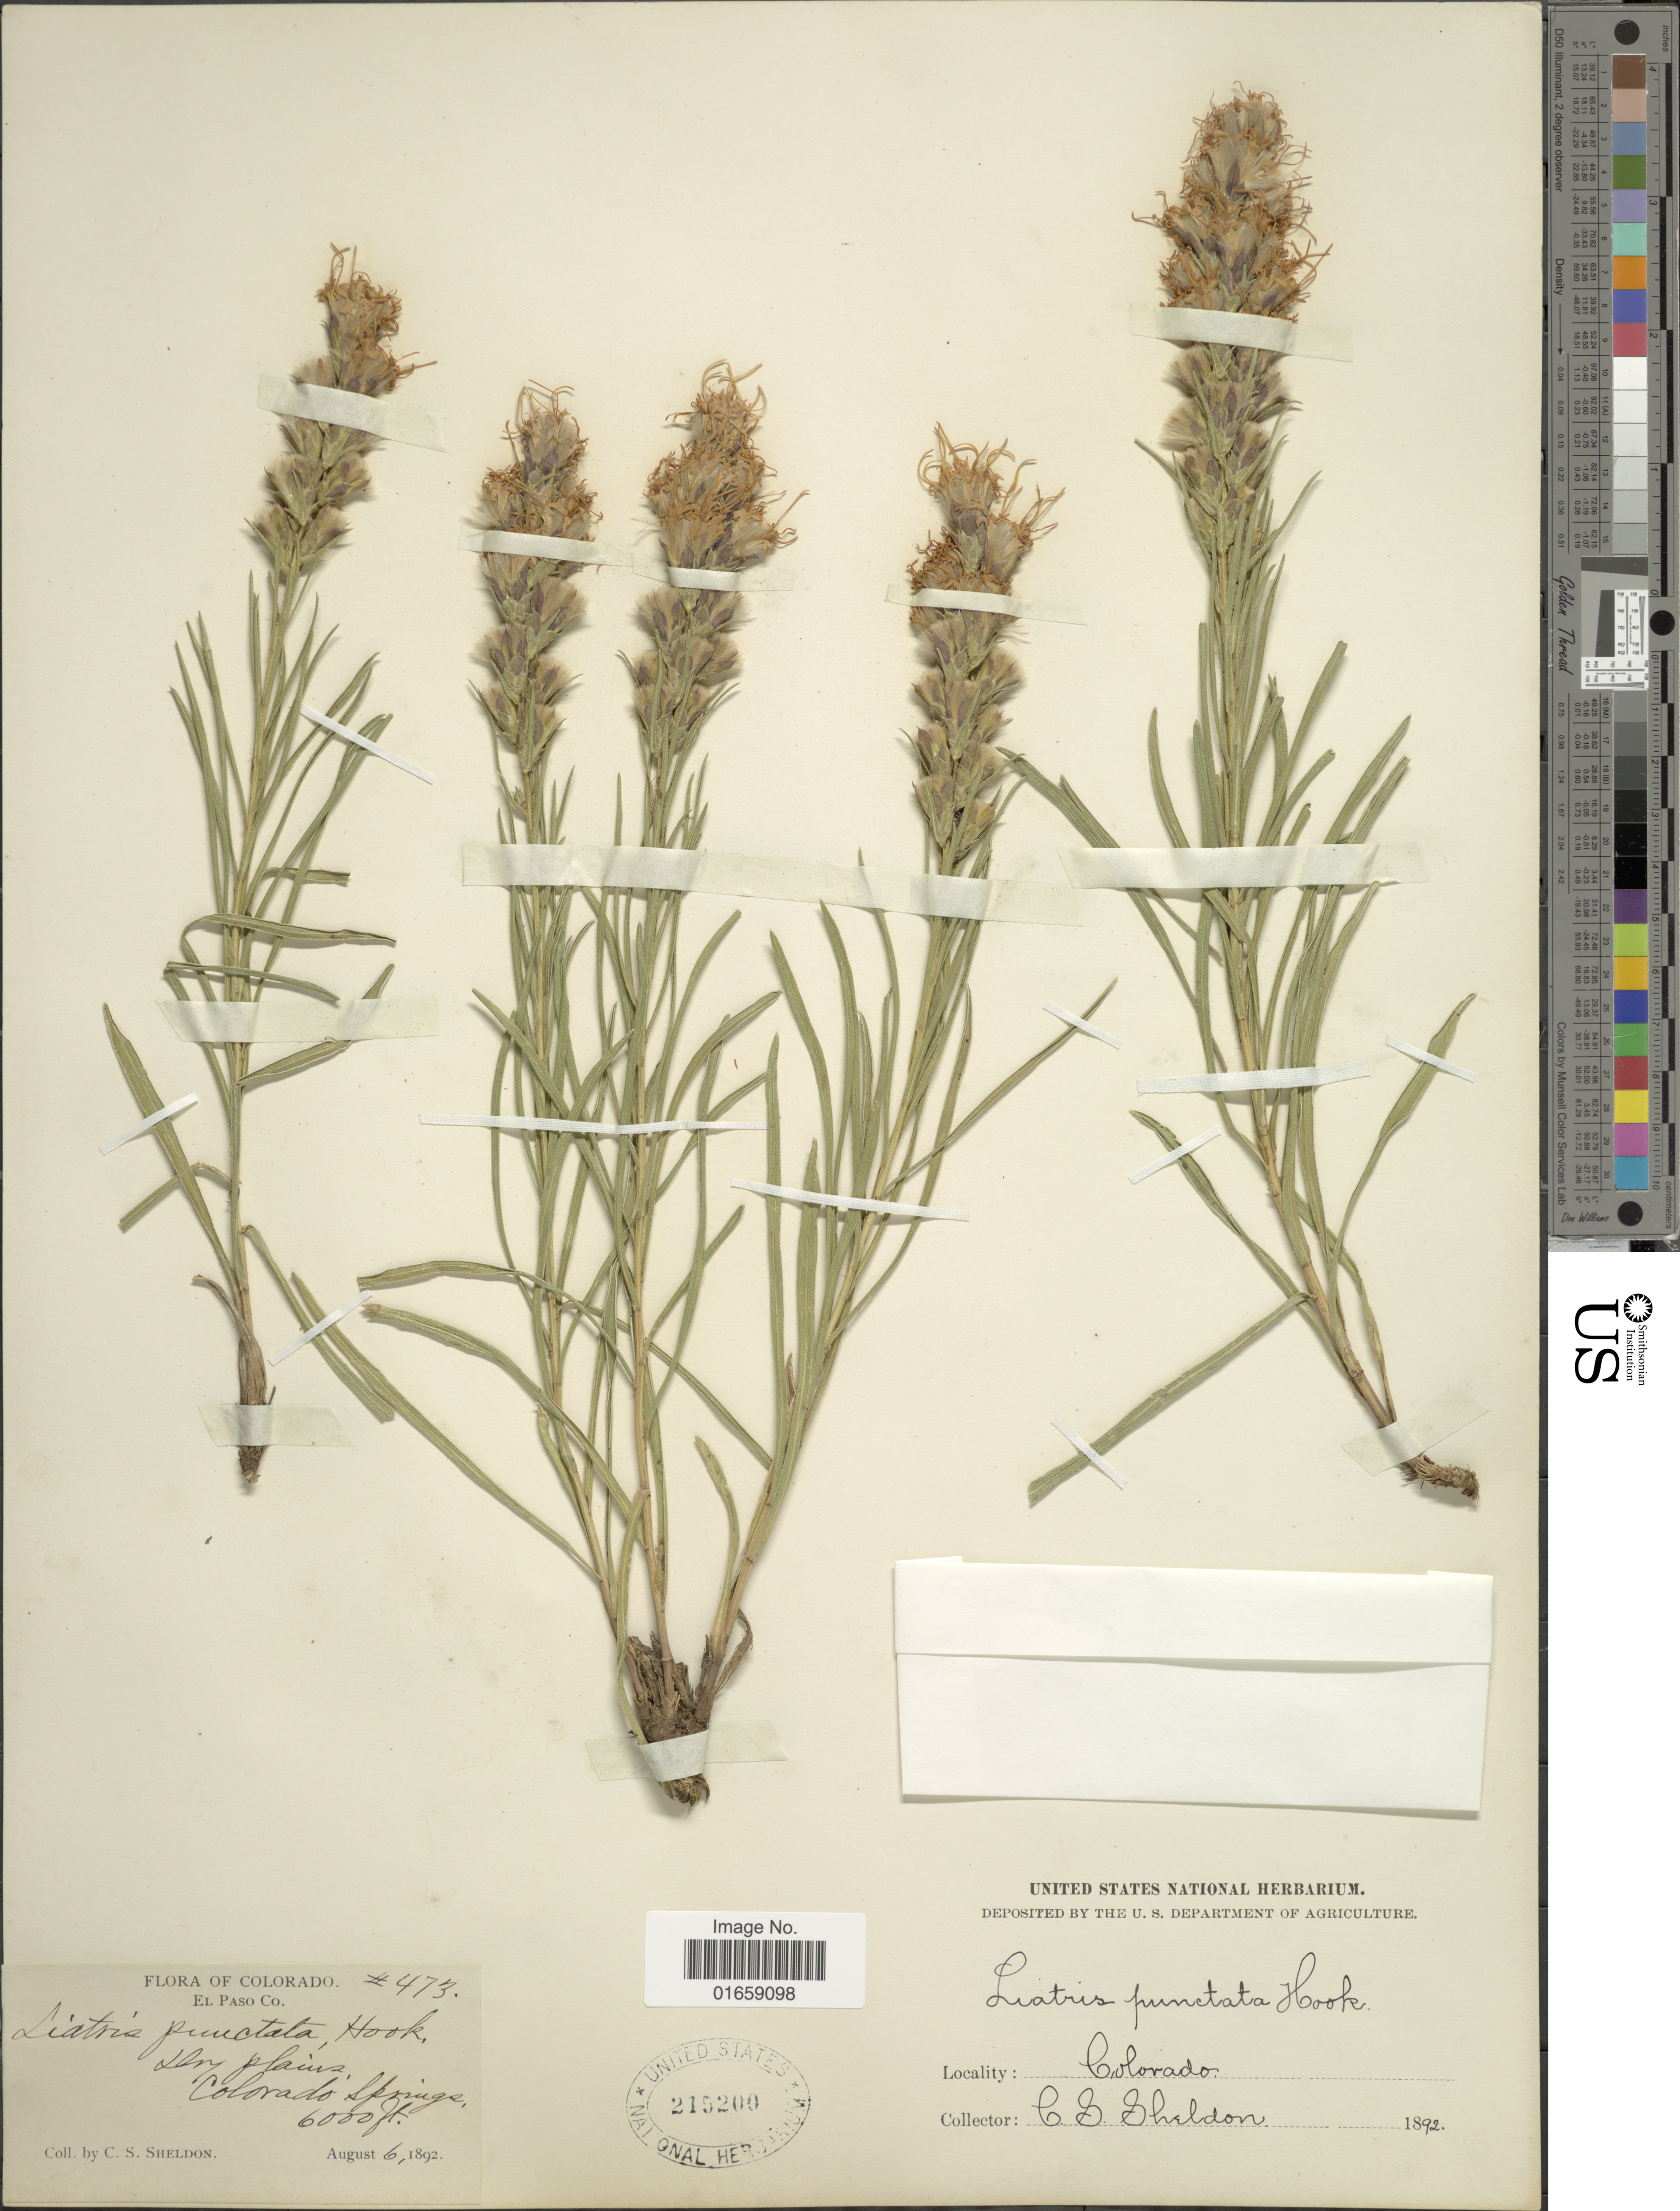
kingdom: Plantae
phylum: Tracheophyta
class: Magnoliopsida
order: Asterales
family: Asteraceae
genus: Liatris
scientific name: Liatris punctata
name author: Hook.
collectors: C. S. Sheldon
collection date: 1892-08-06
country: United States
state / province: Colorado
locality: El Paso Co., Dry Plains, Colorado Springs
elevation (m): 1829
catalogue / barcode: US 215200